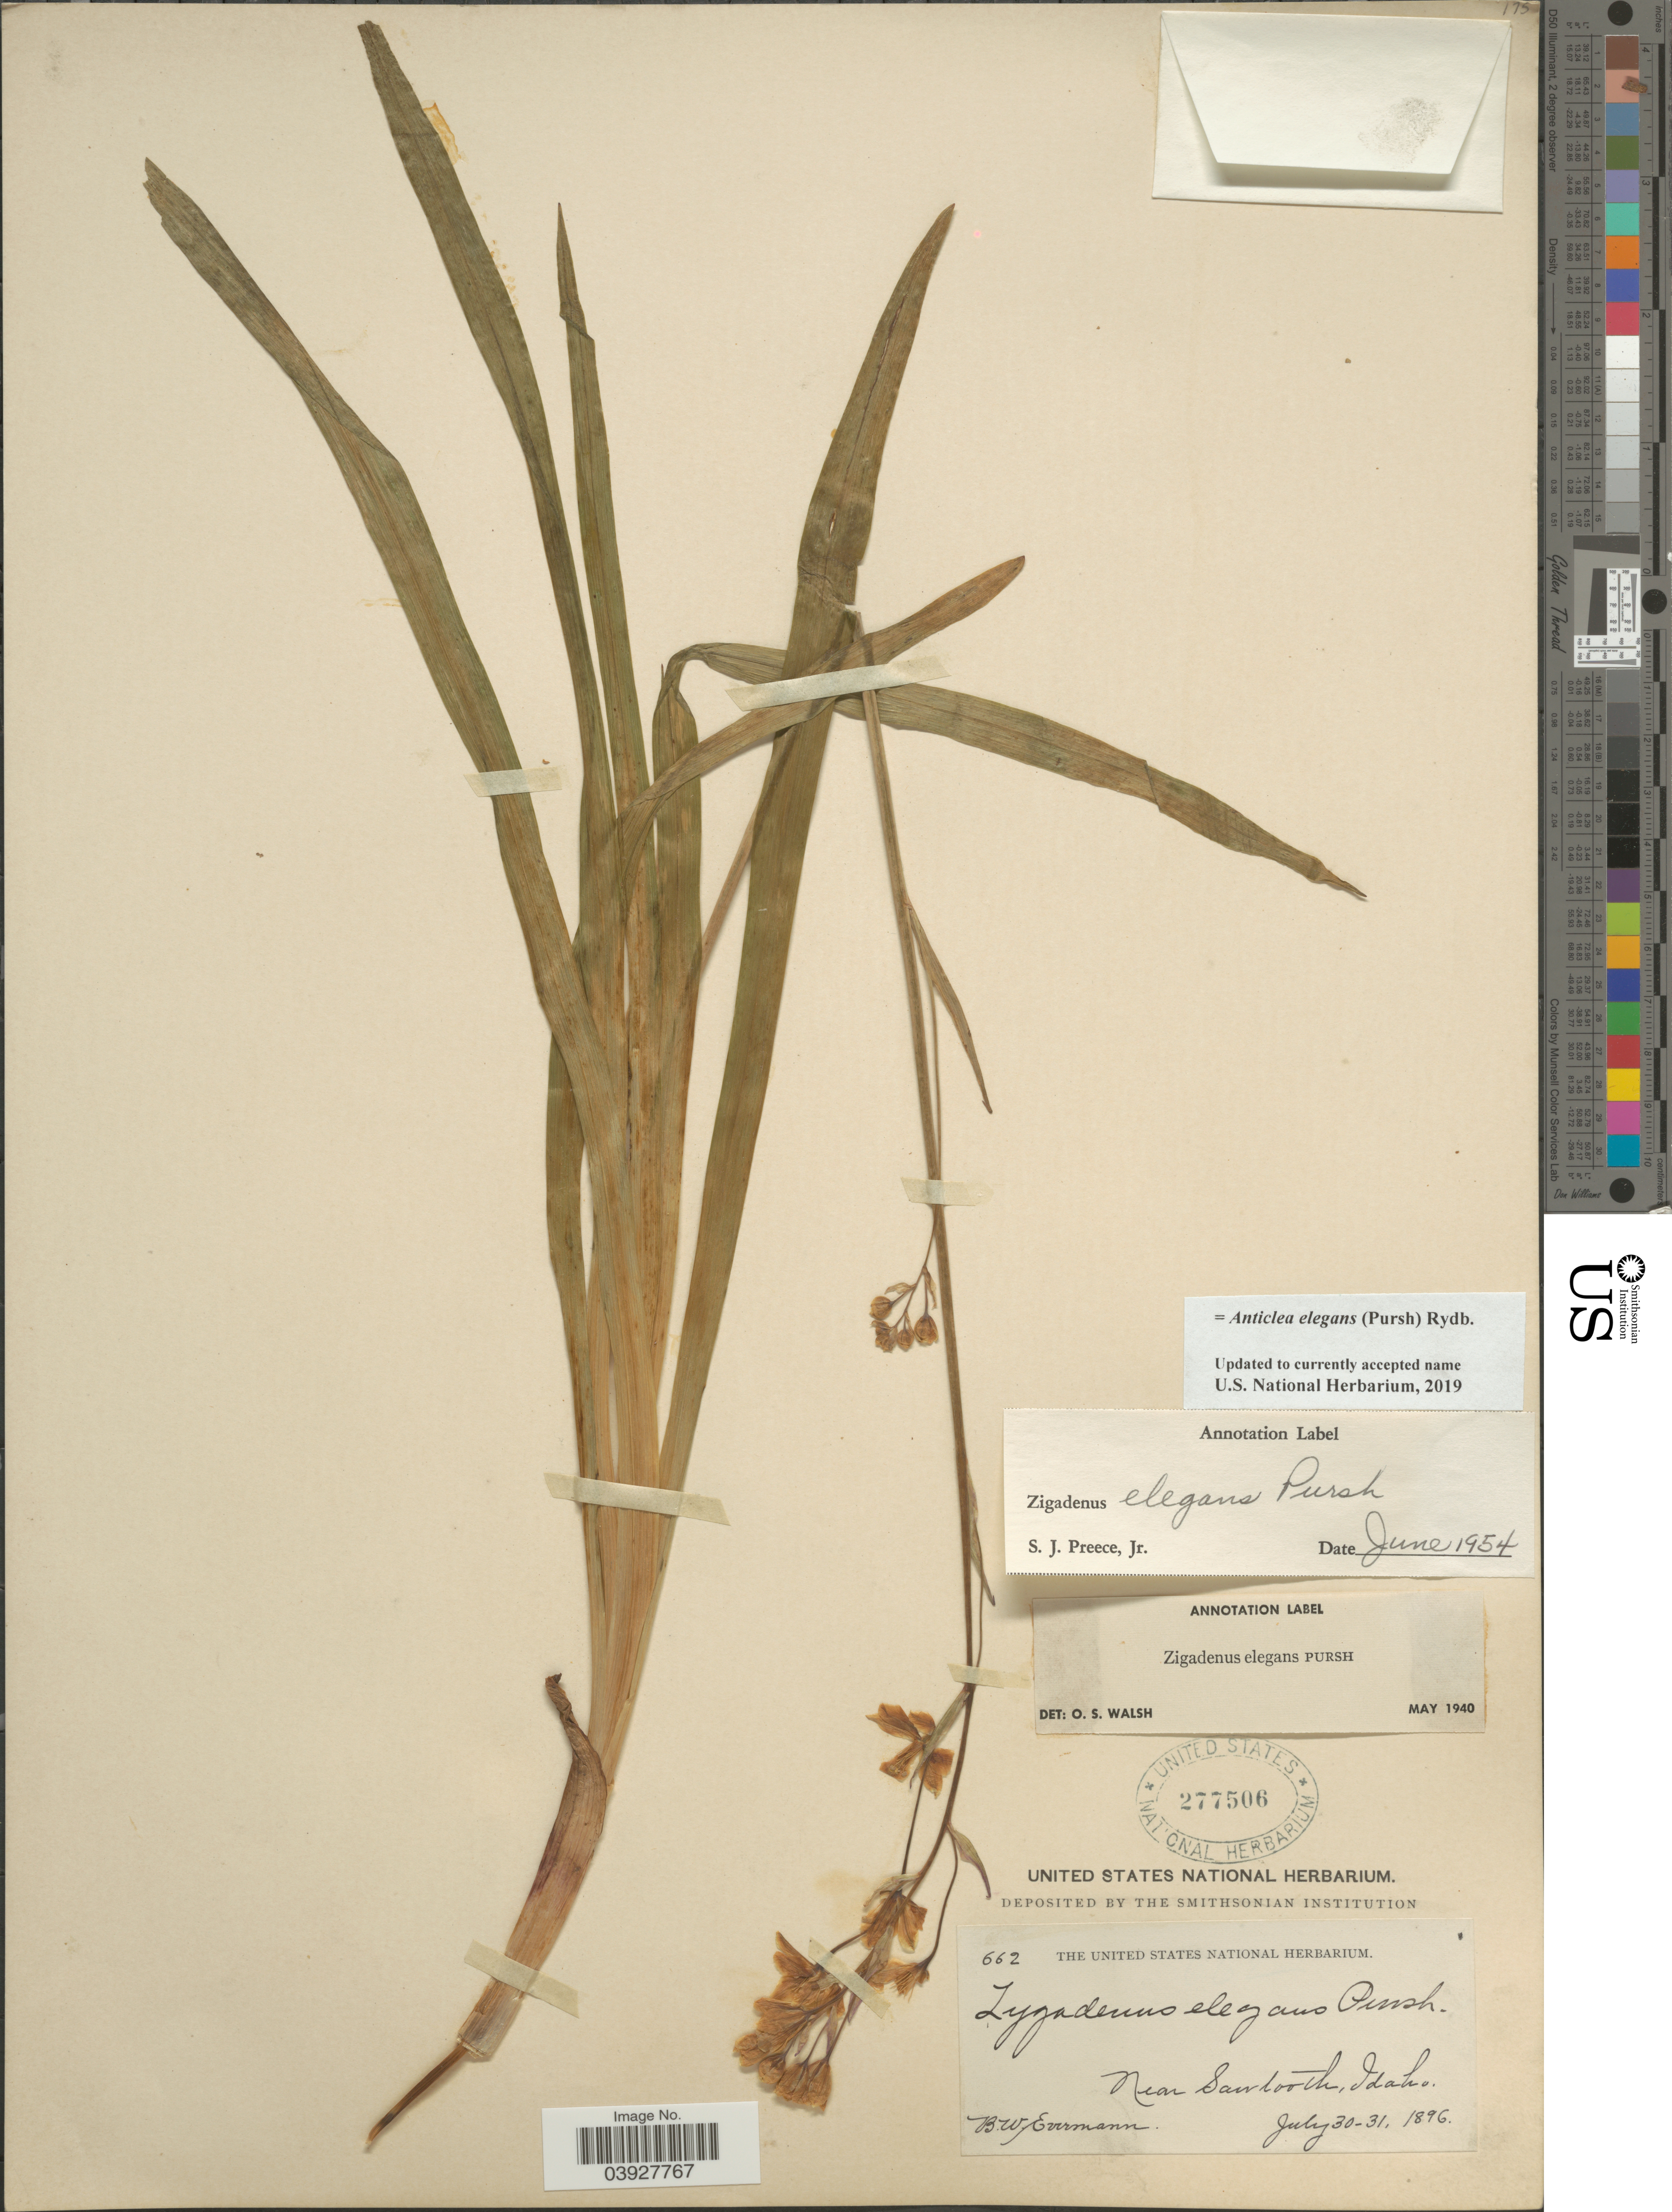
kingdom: Plantae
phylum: Tracheophyta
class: Liliopsida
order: Liliales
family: Melanthiaceae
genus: Anticlea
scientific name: Anticlea elegans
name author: (Pursh) Rydb.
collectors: B. W. Evermann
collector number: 662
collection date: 1896-07-30/1896-07-31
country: United States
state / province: Idaho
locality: Near Sawtooth.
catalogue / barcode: US 277506